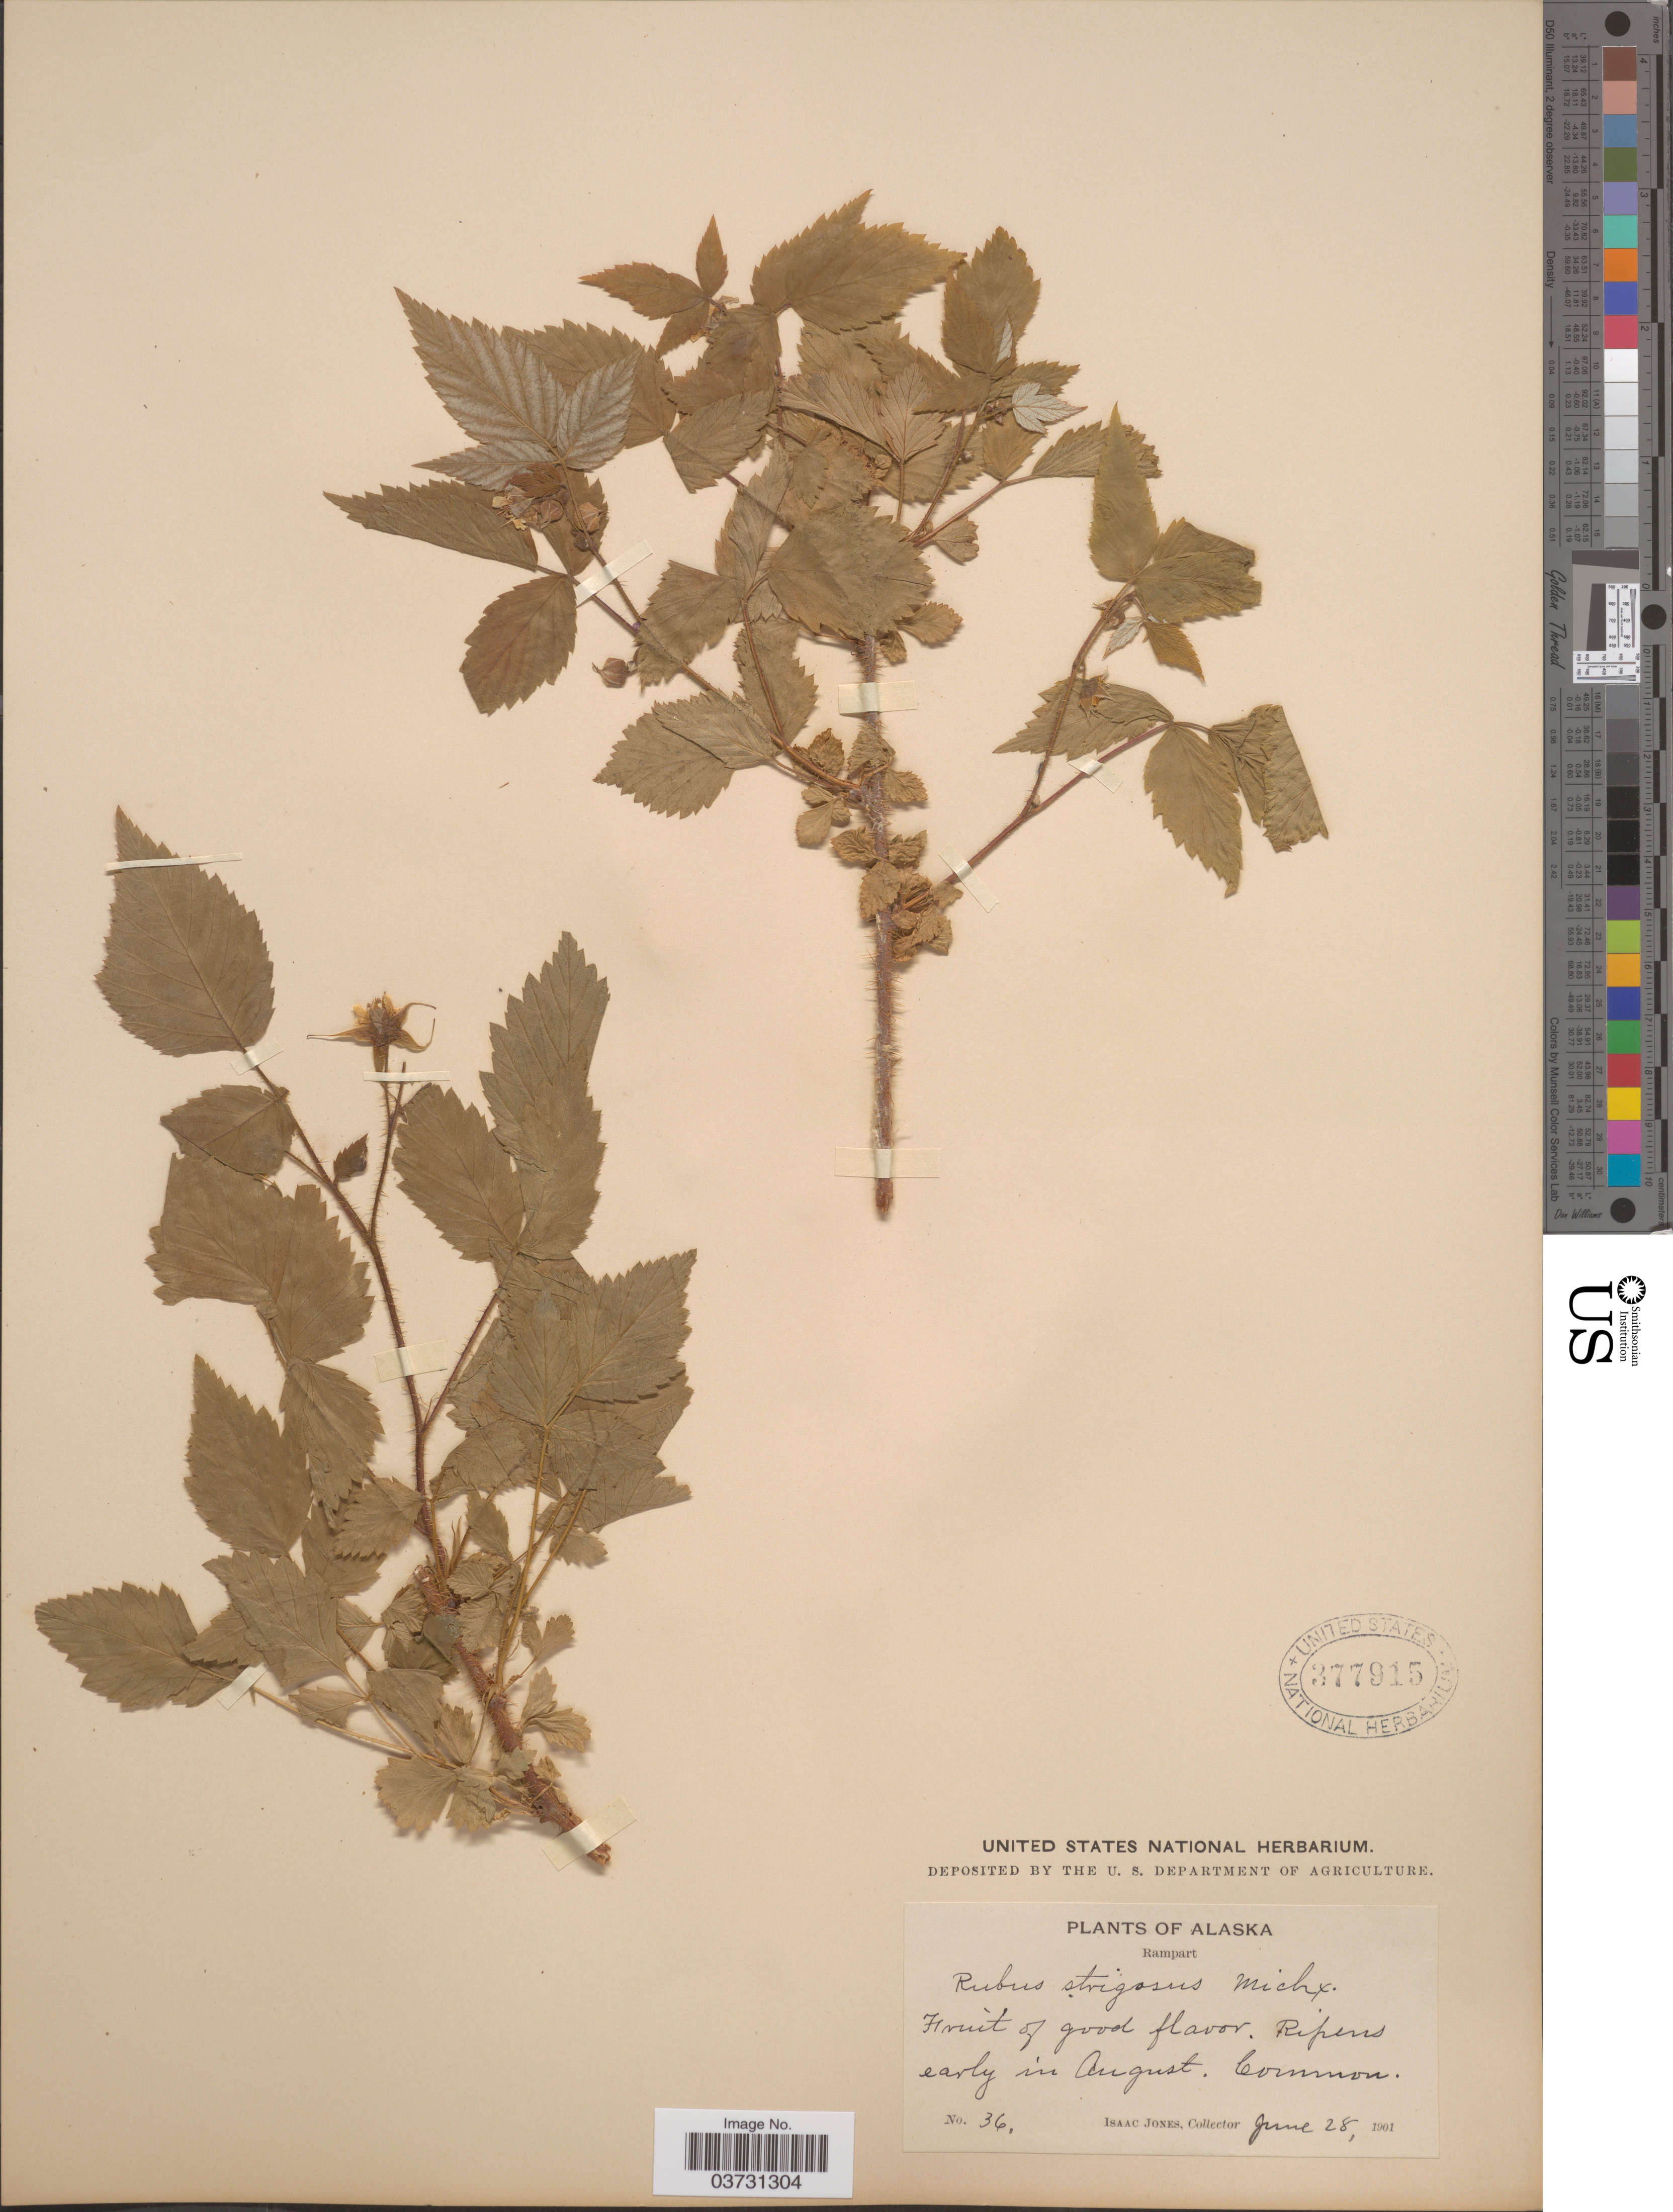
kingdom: Plantae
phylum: Tracheophyta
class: Magnoliopsida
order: Rosales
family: Rosaceae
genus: Rubus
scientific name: Rubus strigosus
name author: Michx.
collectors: I. Jones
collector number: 36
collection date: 1901-06-28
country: United States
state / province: Alaska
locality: Rampart.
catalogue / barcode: US 377915